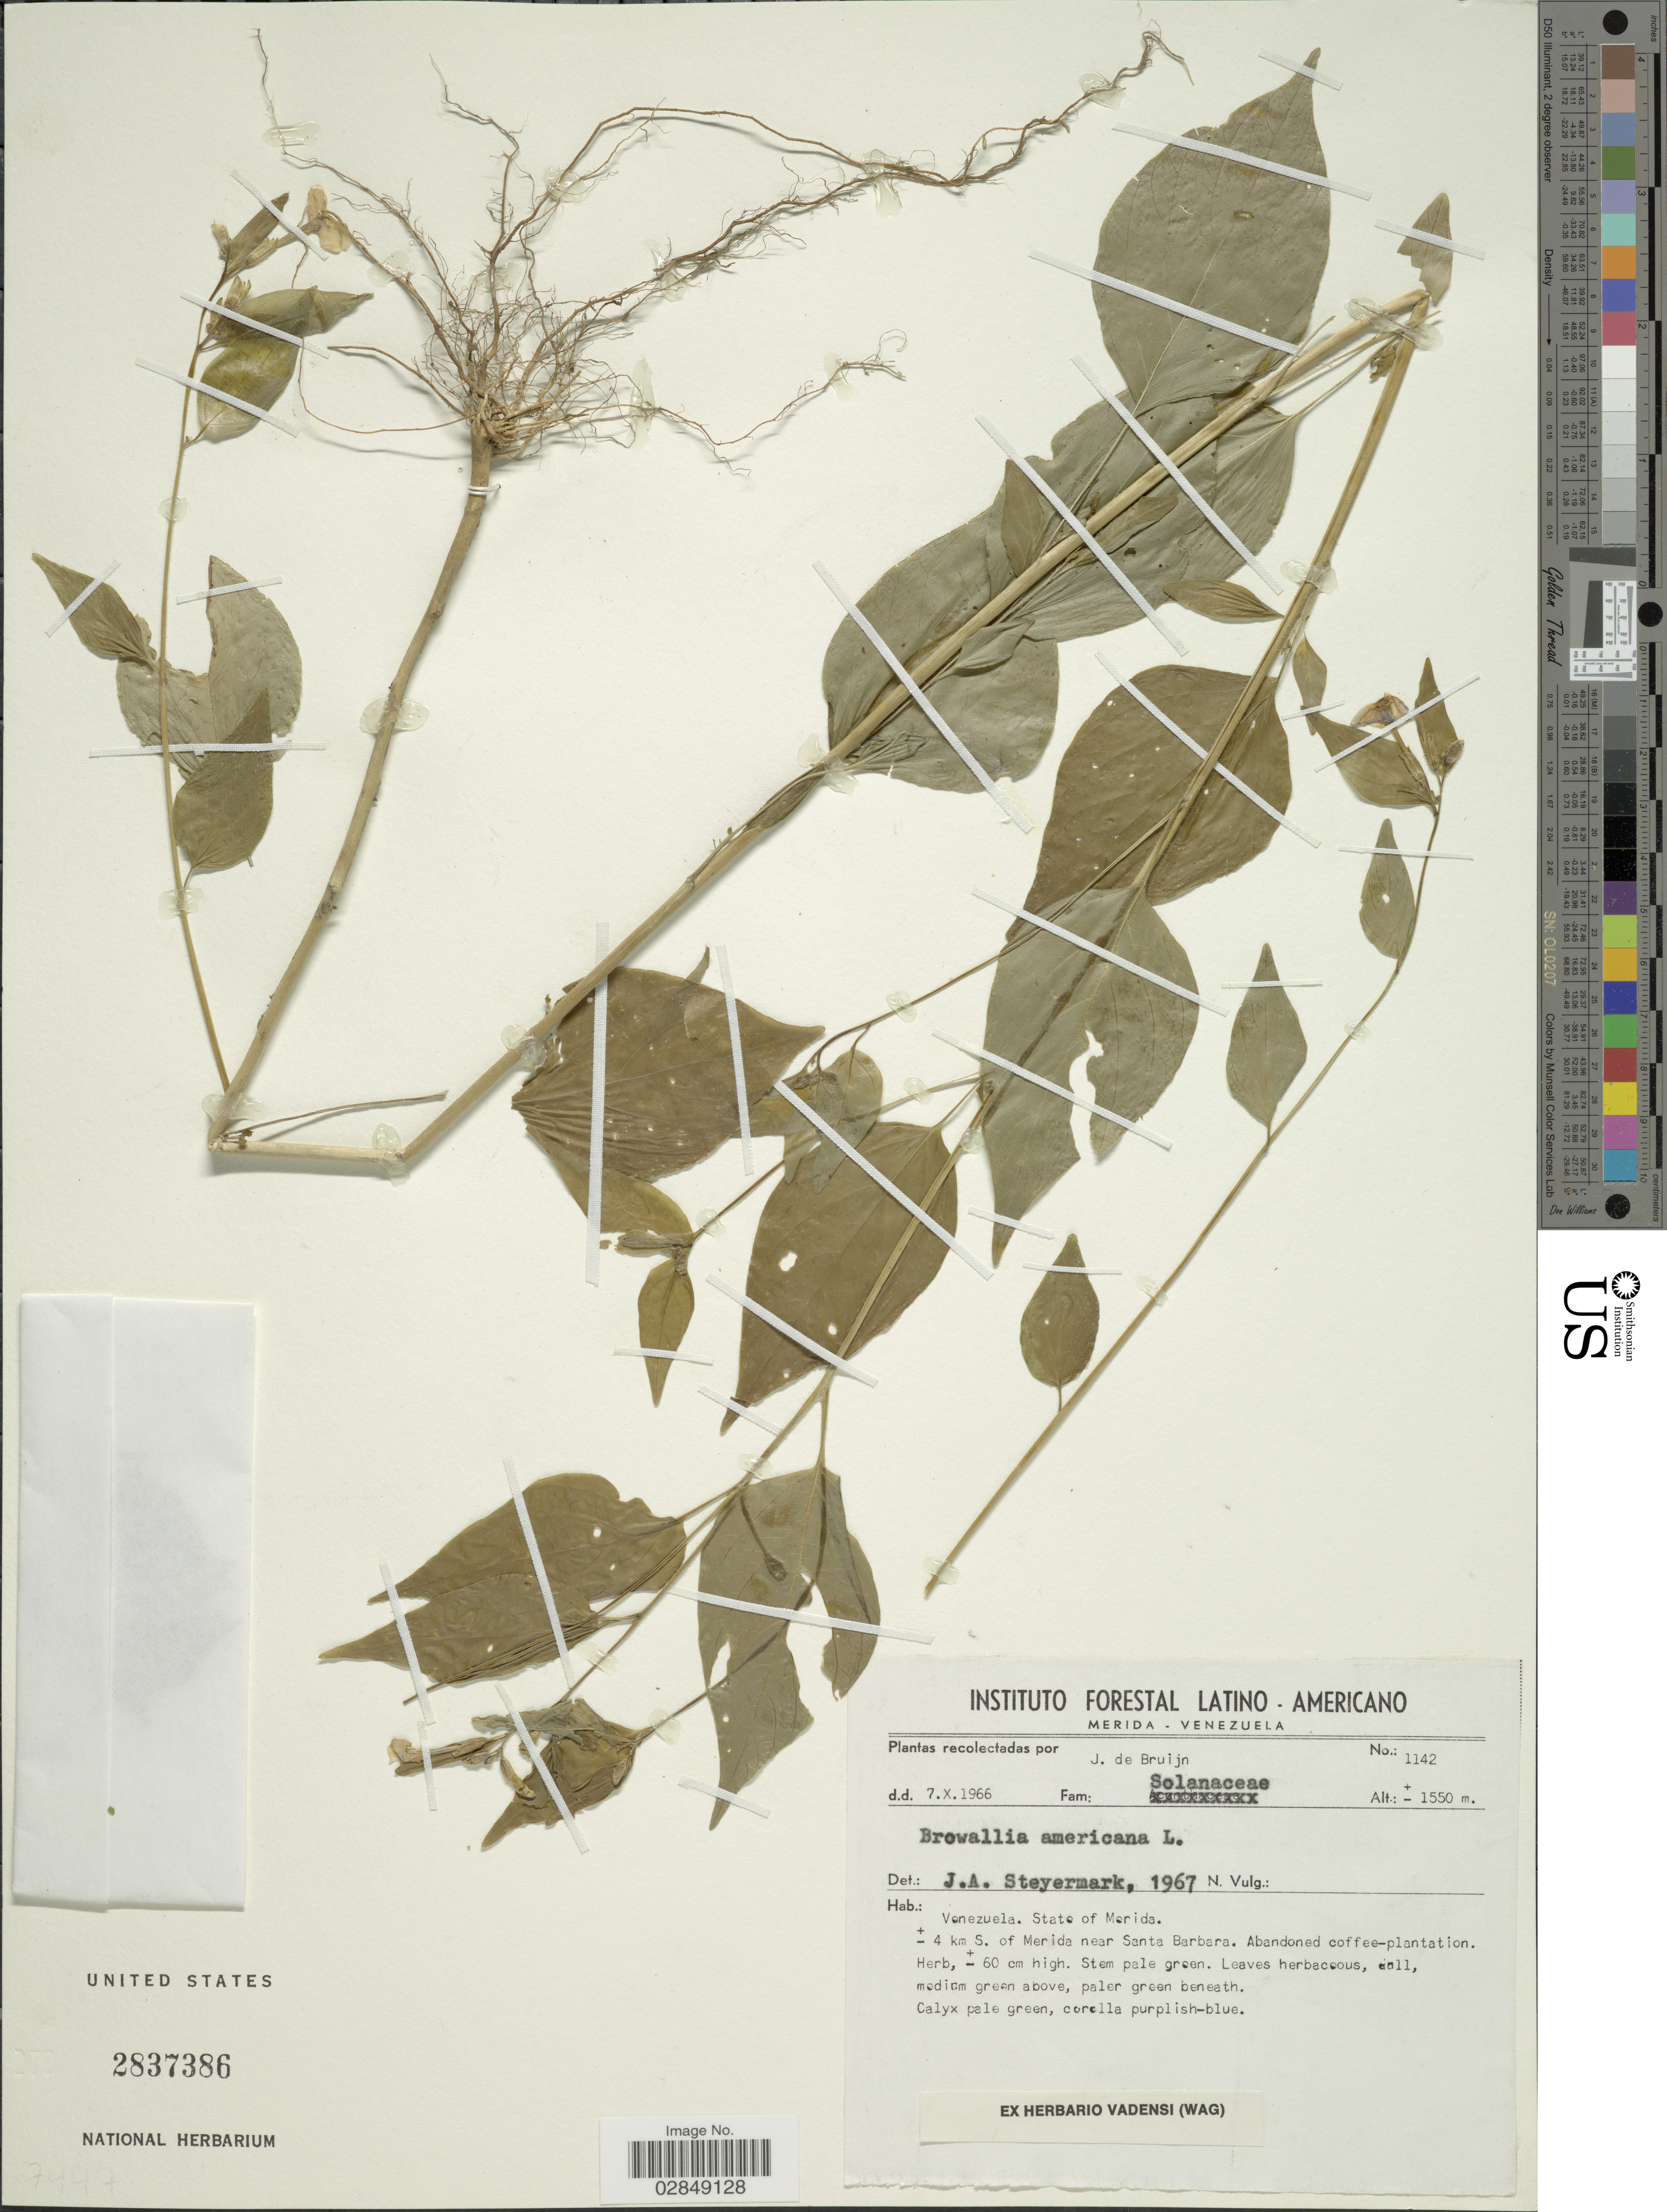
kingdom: Plantae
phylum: Tracheophyta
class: Magnoliopsida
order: Solanales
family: Solanaceae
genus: Browallia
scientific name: Browallia americana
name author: L.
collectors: J. Bruijn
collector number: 1142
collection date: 1966-10-07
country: Venezuela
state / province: Mérida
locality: ± 4 km S. of Merida near Santa Barbara. Abandoned coffee-plantation.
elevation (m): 1550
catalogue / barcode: US 2837386